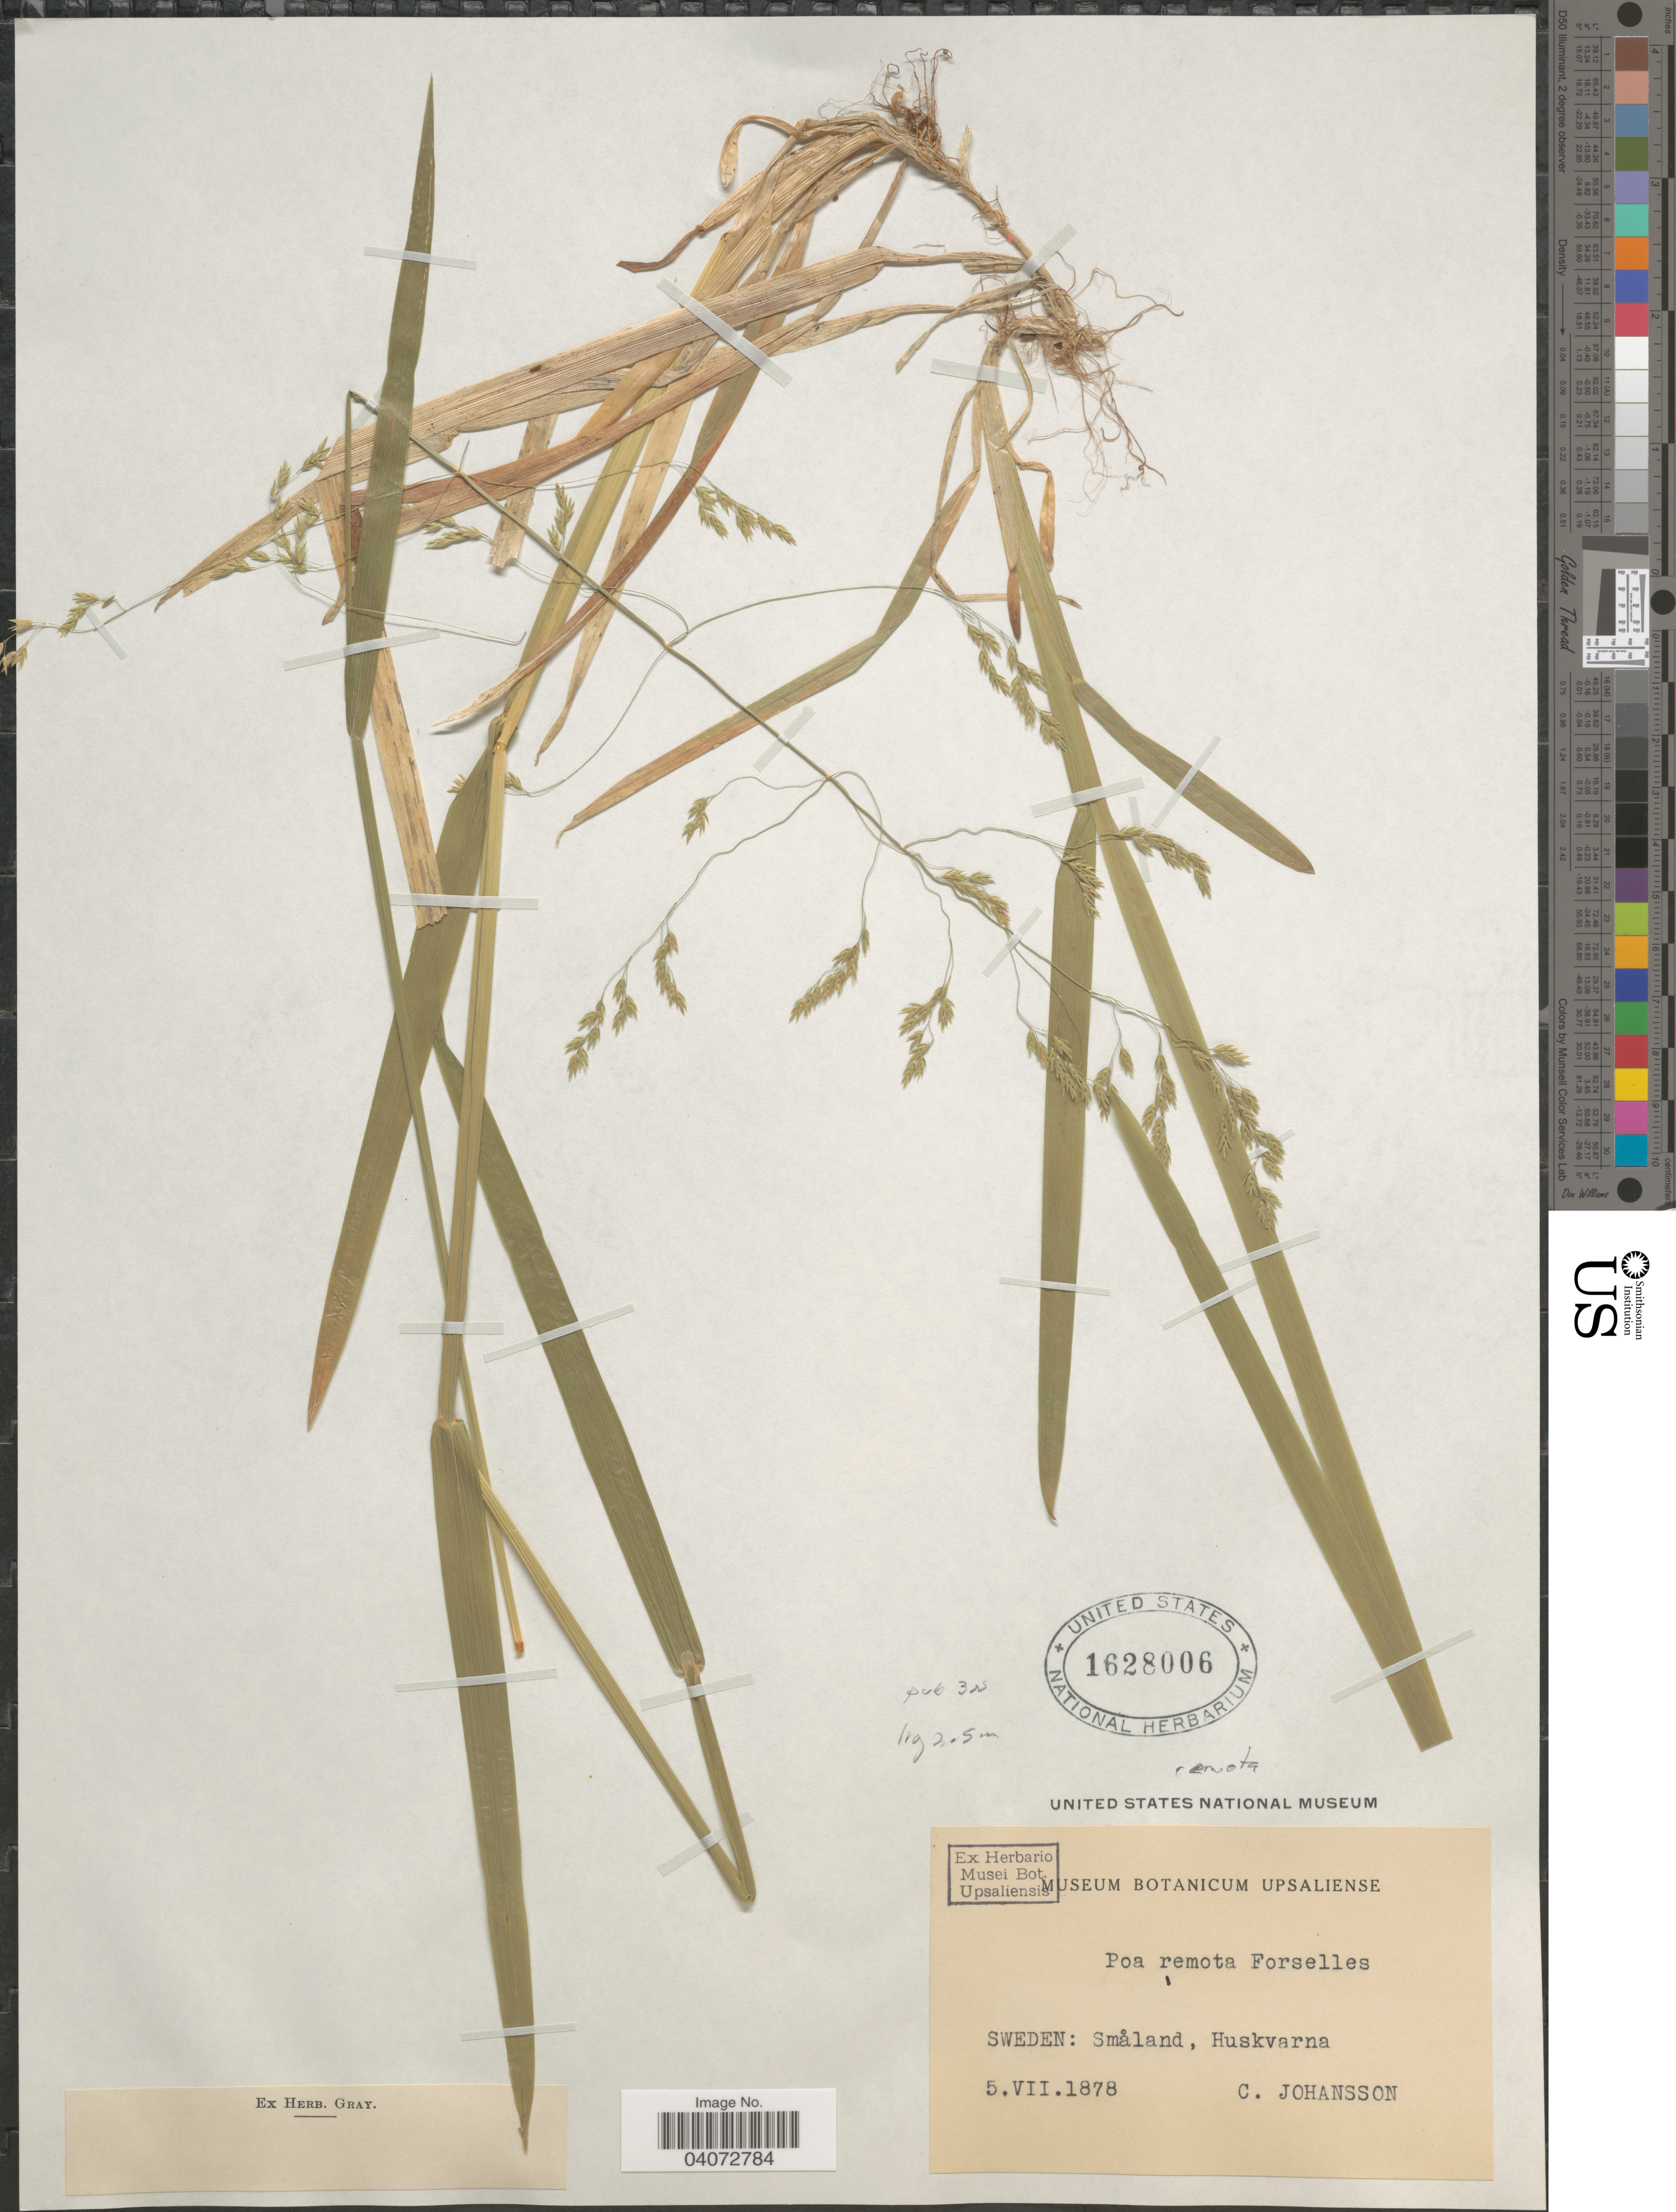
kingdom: Plantae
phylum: Tracheophyta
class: Liliopsida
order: Poales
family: Poaceae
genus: Poa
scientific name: Poa remota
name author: Forselles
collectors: C. Johansson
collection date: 1878-07-05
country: Sweden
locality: Småland, Huskvarna.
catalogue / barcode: US 1628006